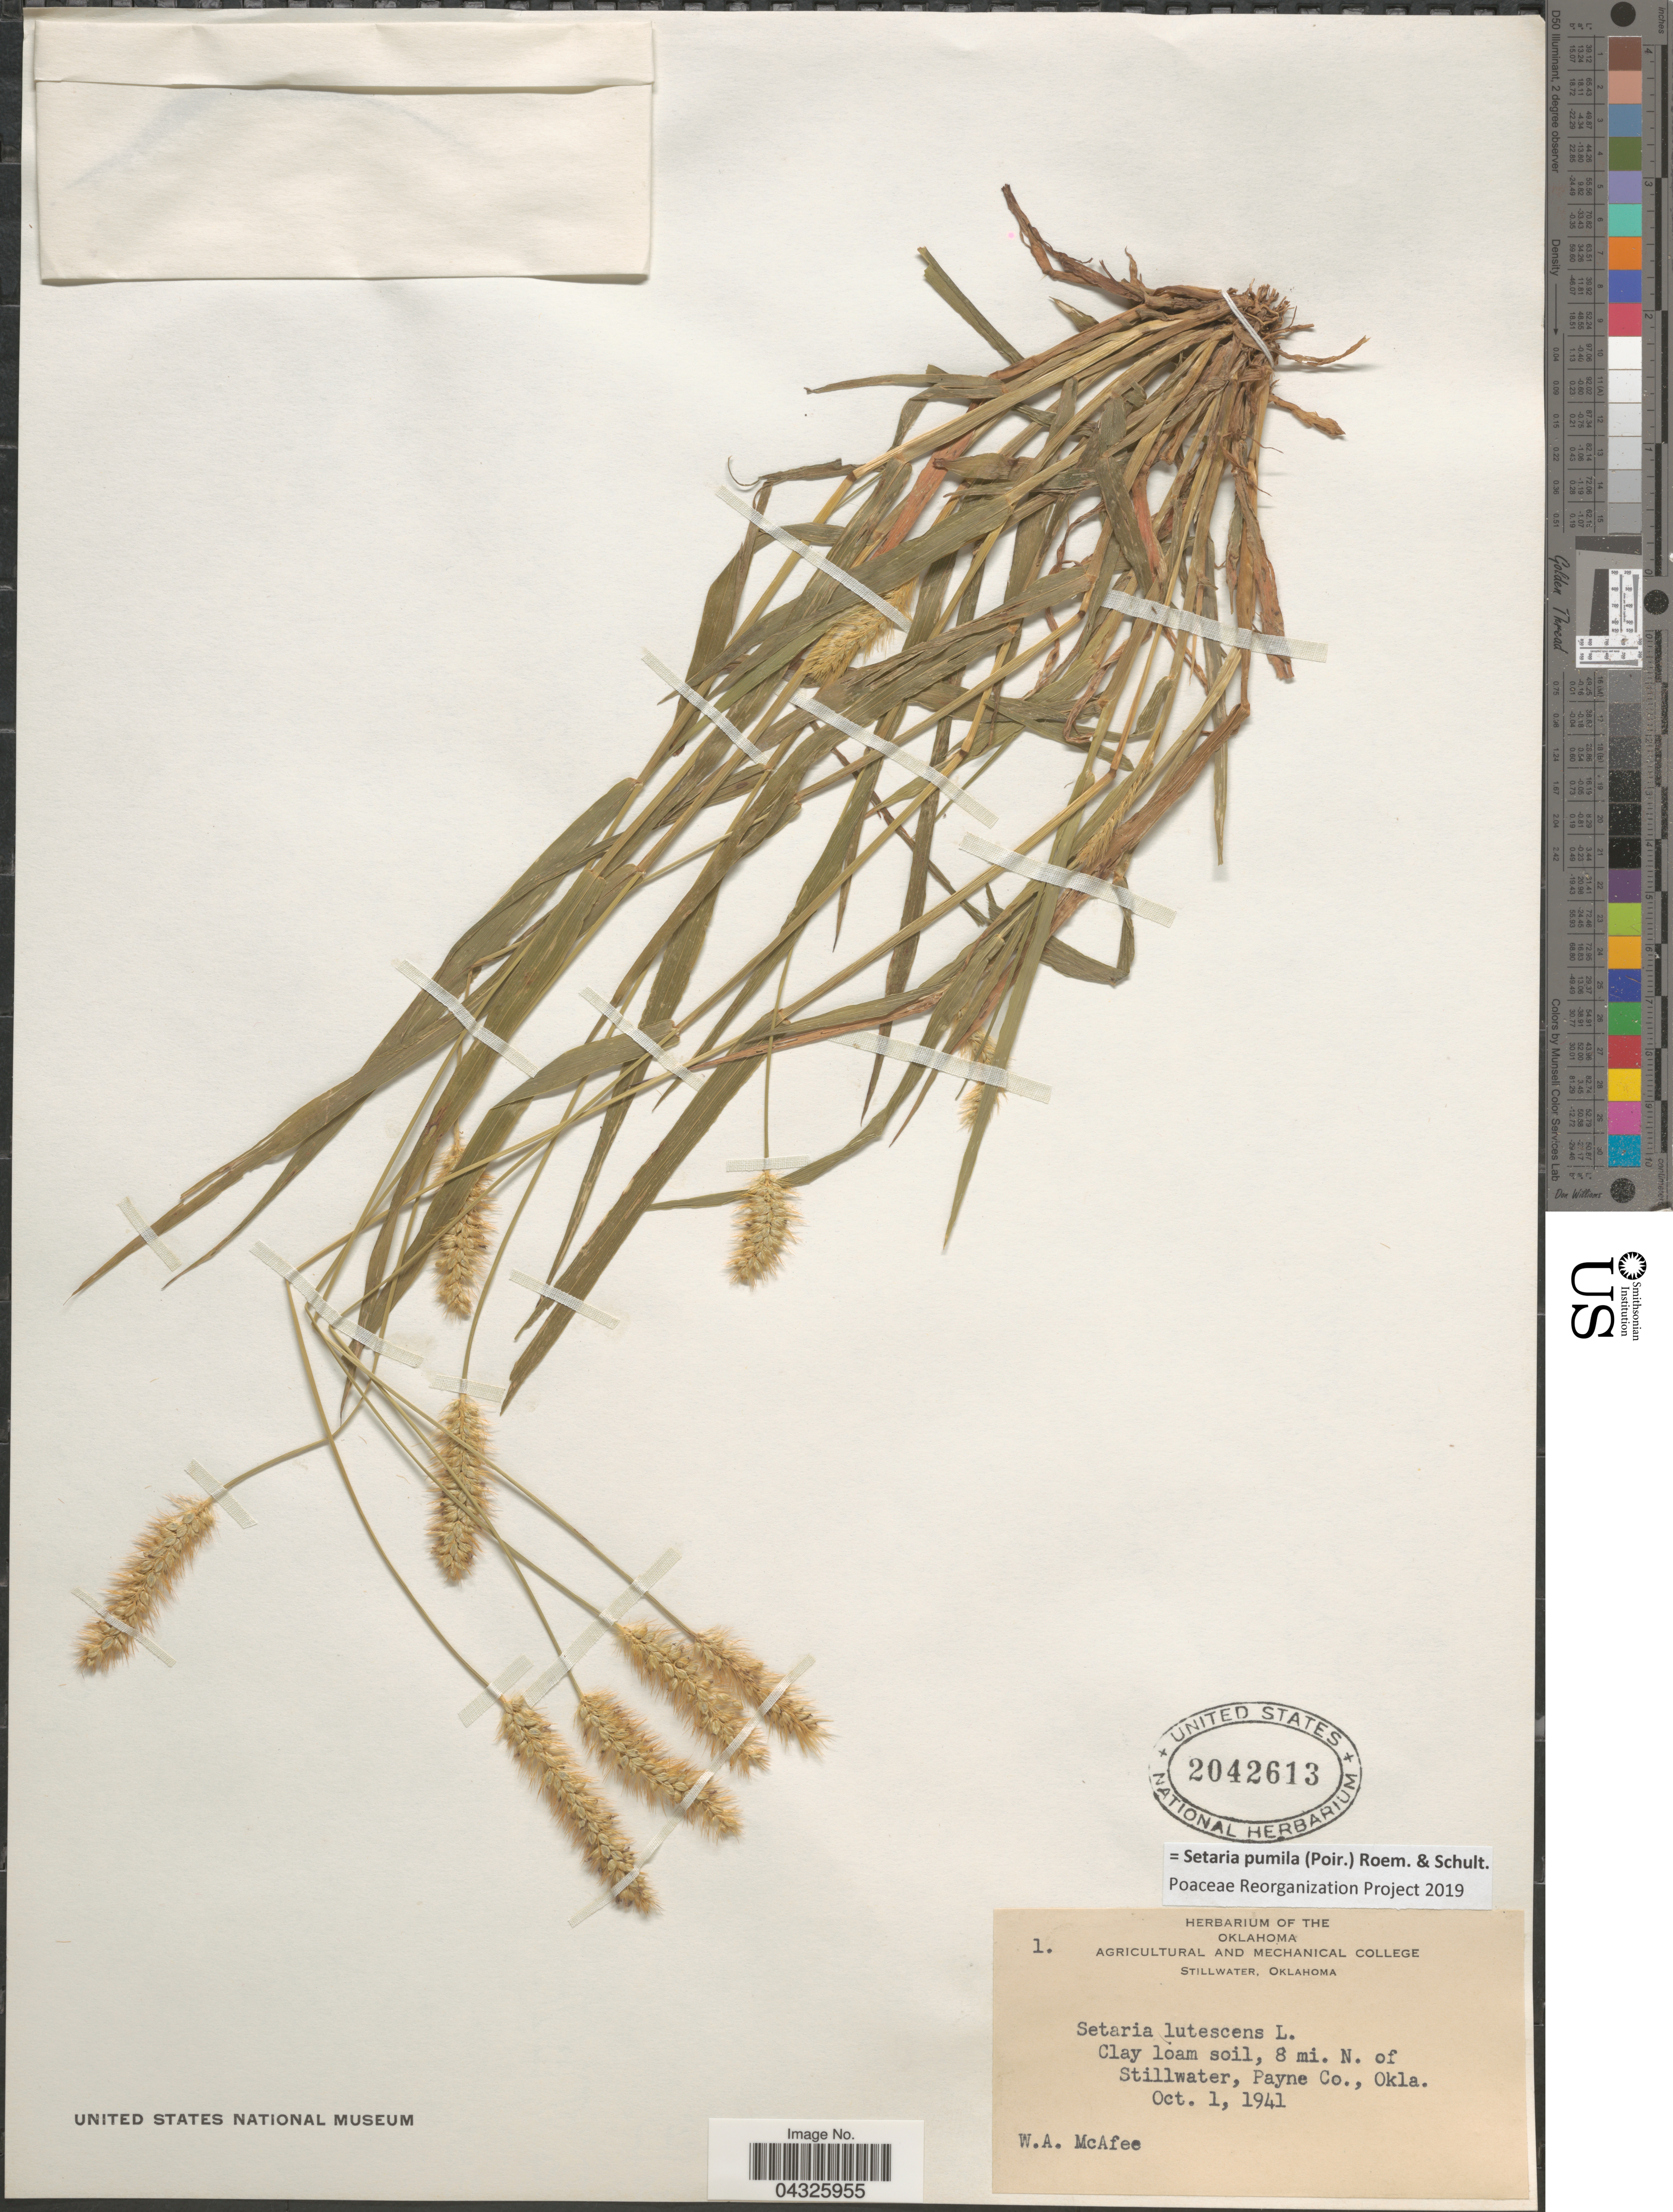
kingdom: Plantae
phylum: Tracheophyta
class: Liliopsida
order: Poales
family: Poaceae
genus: Setaria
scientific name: Setaria pumila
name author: (Poir.) Roem. & Schult.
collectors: W. McAfee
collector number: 1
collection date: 1941-10-01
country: United States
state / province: Oklahoma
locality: Clay loam soil, 8 mi. N. of Stillwater, Payne Co.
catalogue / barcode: US 2042613